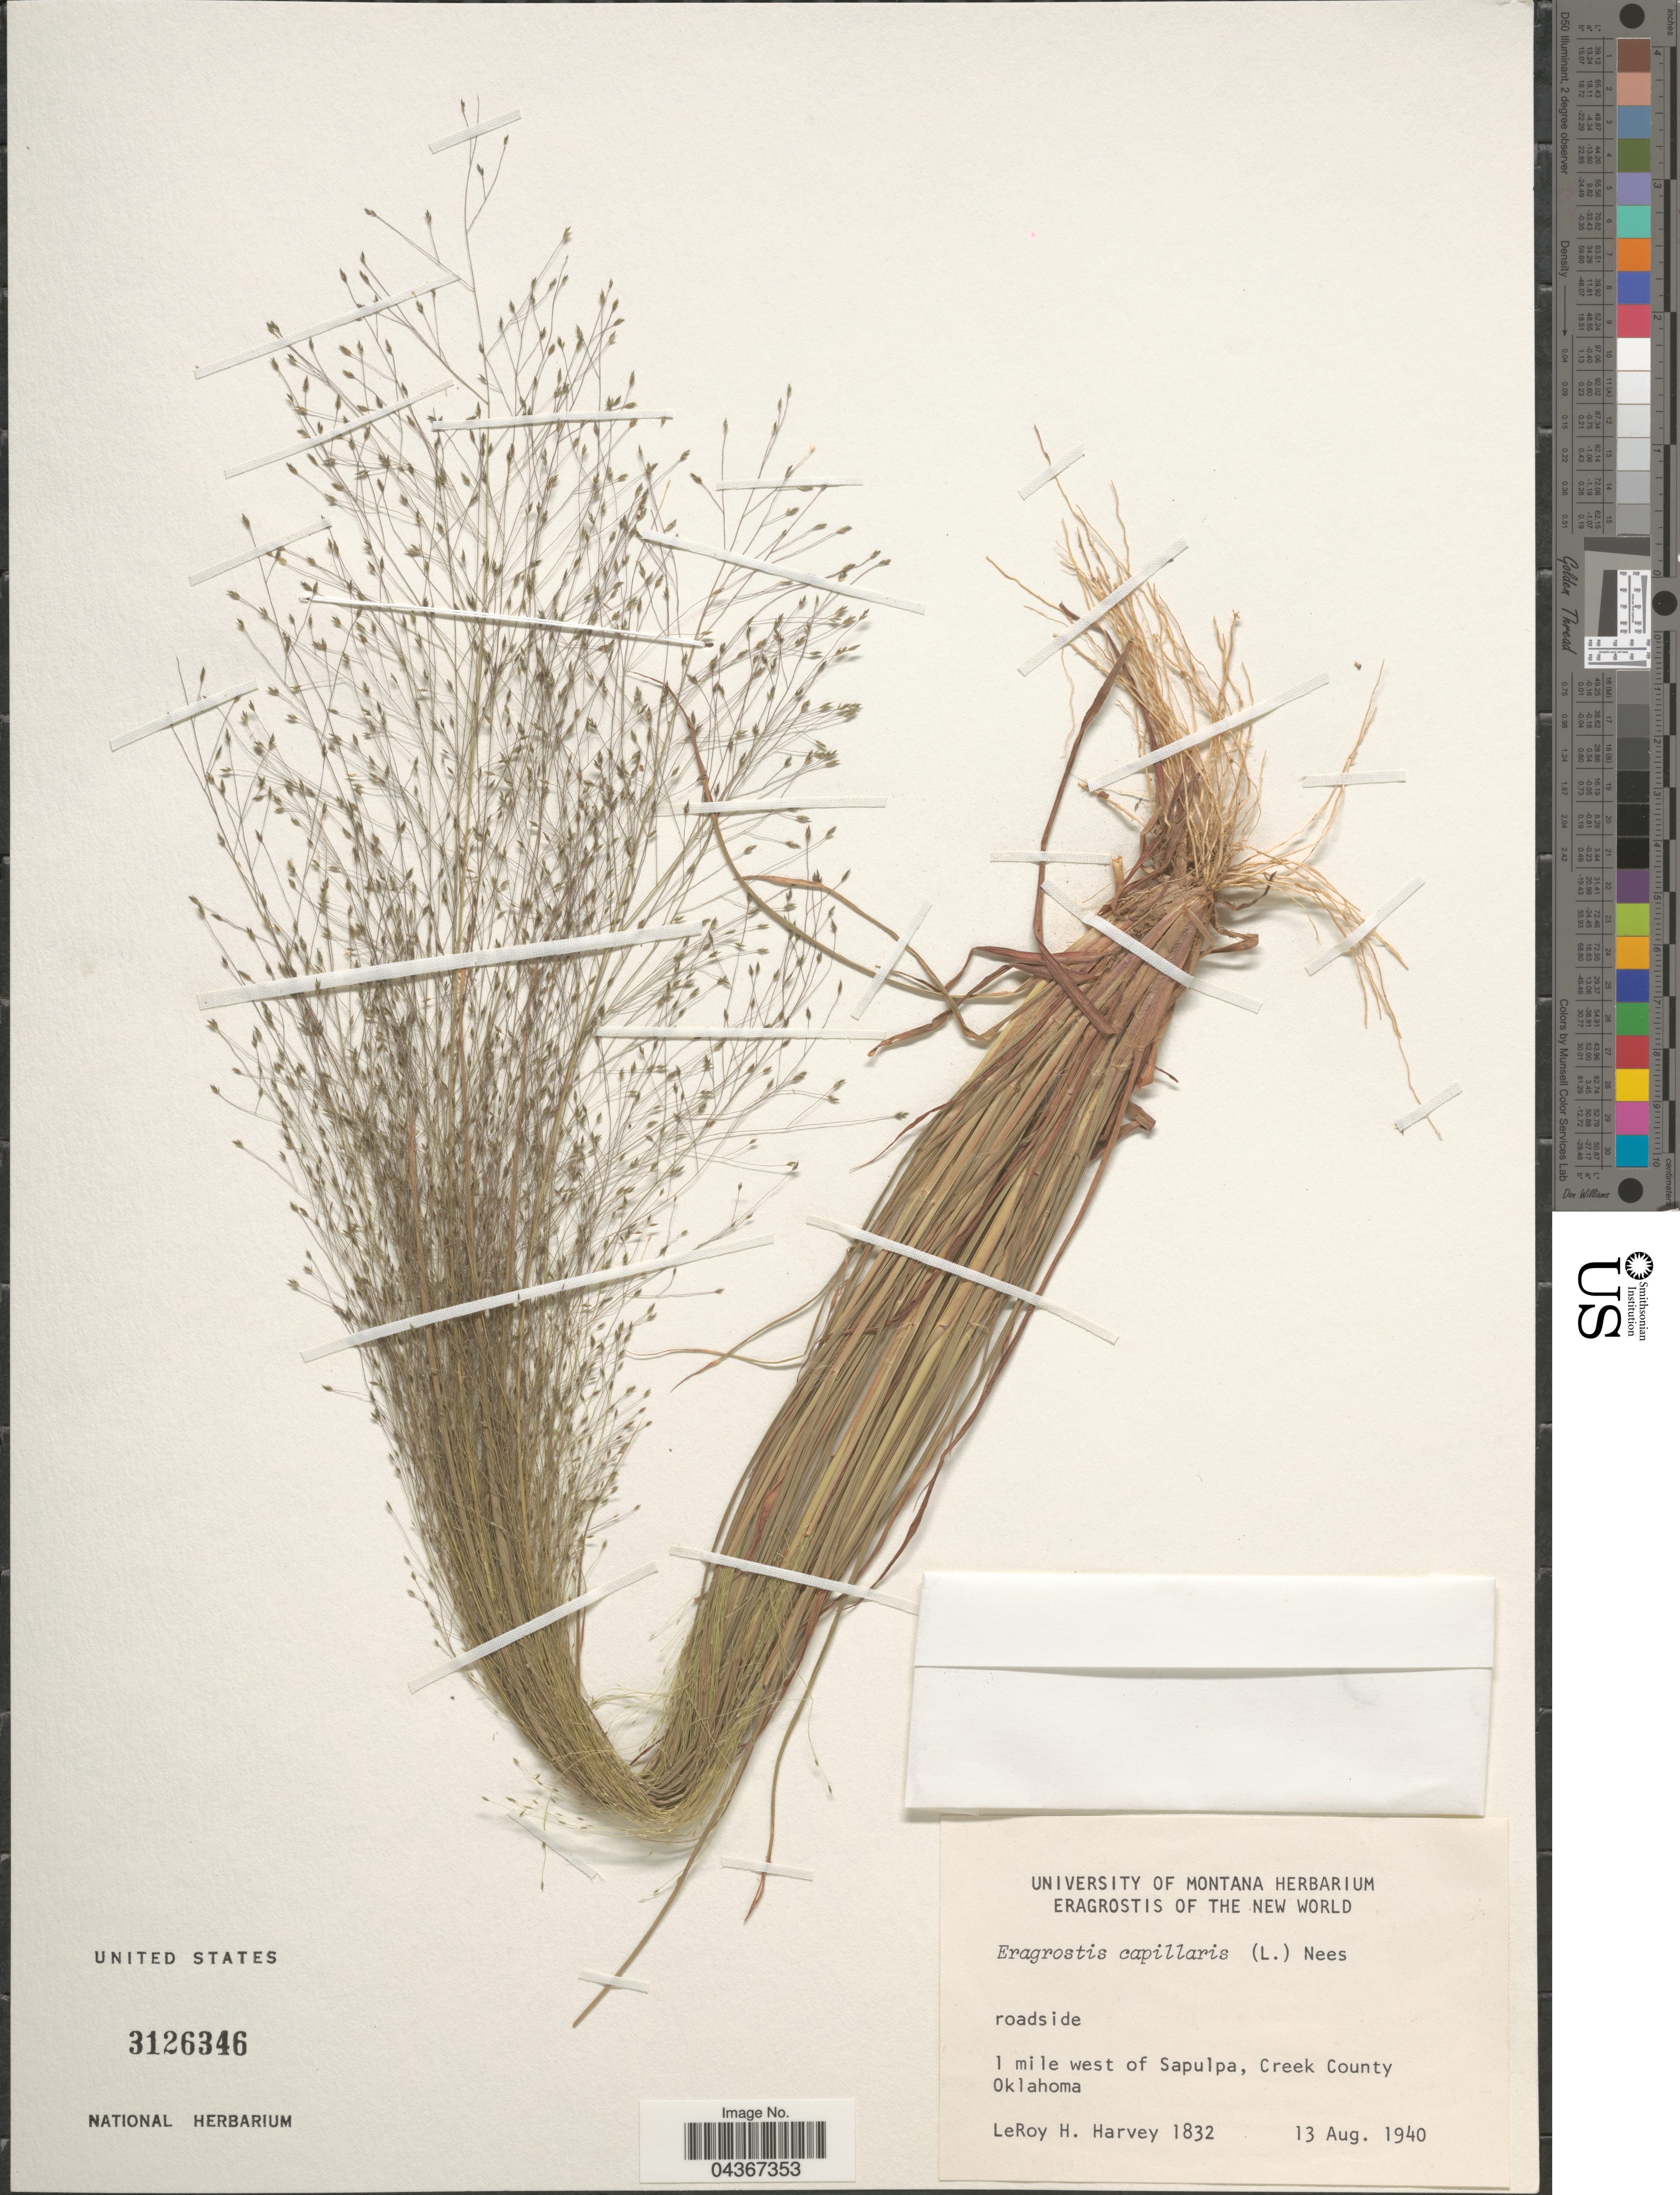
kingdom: Plantae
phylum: Tracheophyta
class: Liliopsida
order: Poales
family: Poaceae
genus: Eragrostis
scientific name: Eragrostis capillaris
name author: (L.) Nees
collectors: L. H. Harvey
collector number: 1832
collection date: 1940-08-13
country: United States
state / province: Oklahoma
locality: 1 mile west of Sapulpa, Creek County.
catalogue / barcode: US 3126346